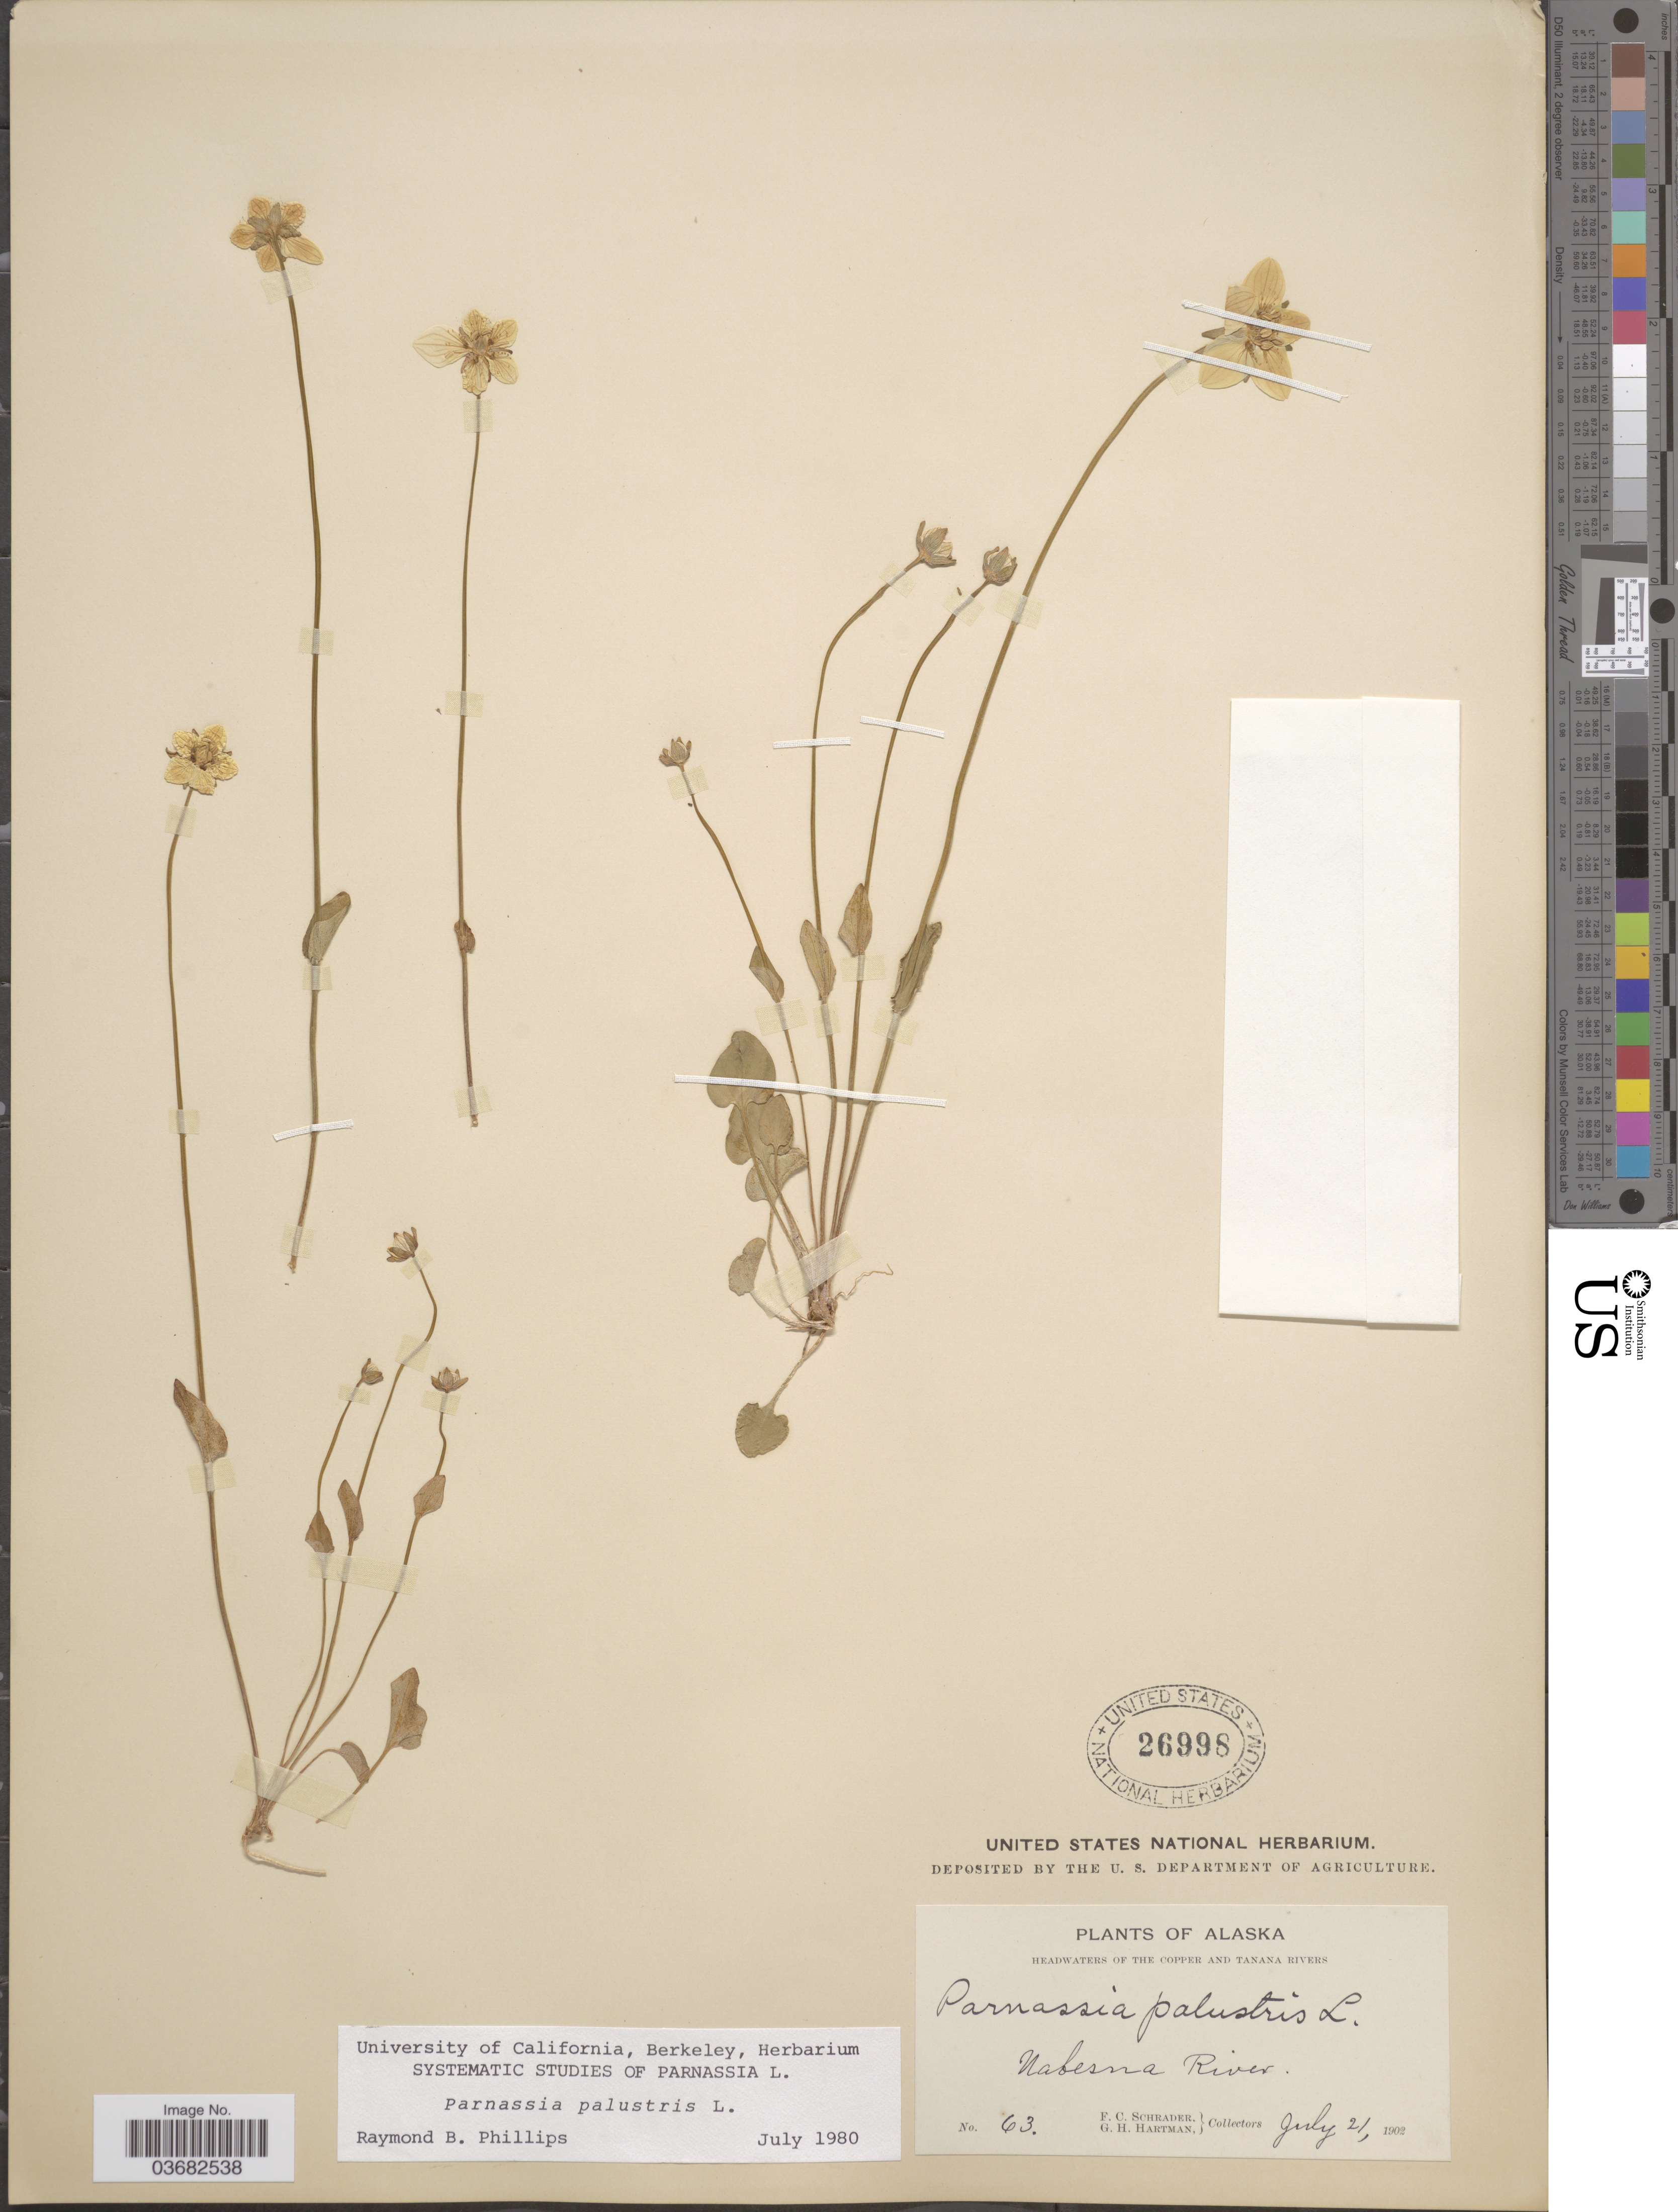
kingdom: Plantae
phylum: Tracheophyta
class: Magnoliopsida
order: Celastrales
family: Parnassiaceae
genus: Parnassia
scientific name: Parnassia palustris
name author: L.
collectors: F. C. Schrader & G. H. Hartman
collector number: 63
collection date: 1902-07-21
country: United States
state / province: Alaska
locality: Headwaters of the Copper and Tanana Rivers. Nabesna River.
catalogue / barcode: US 26998